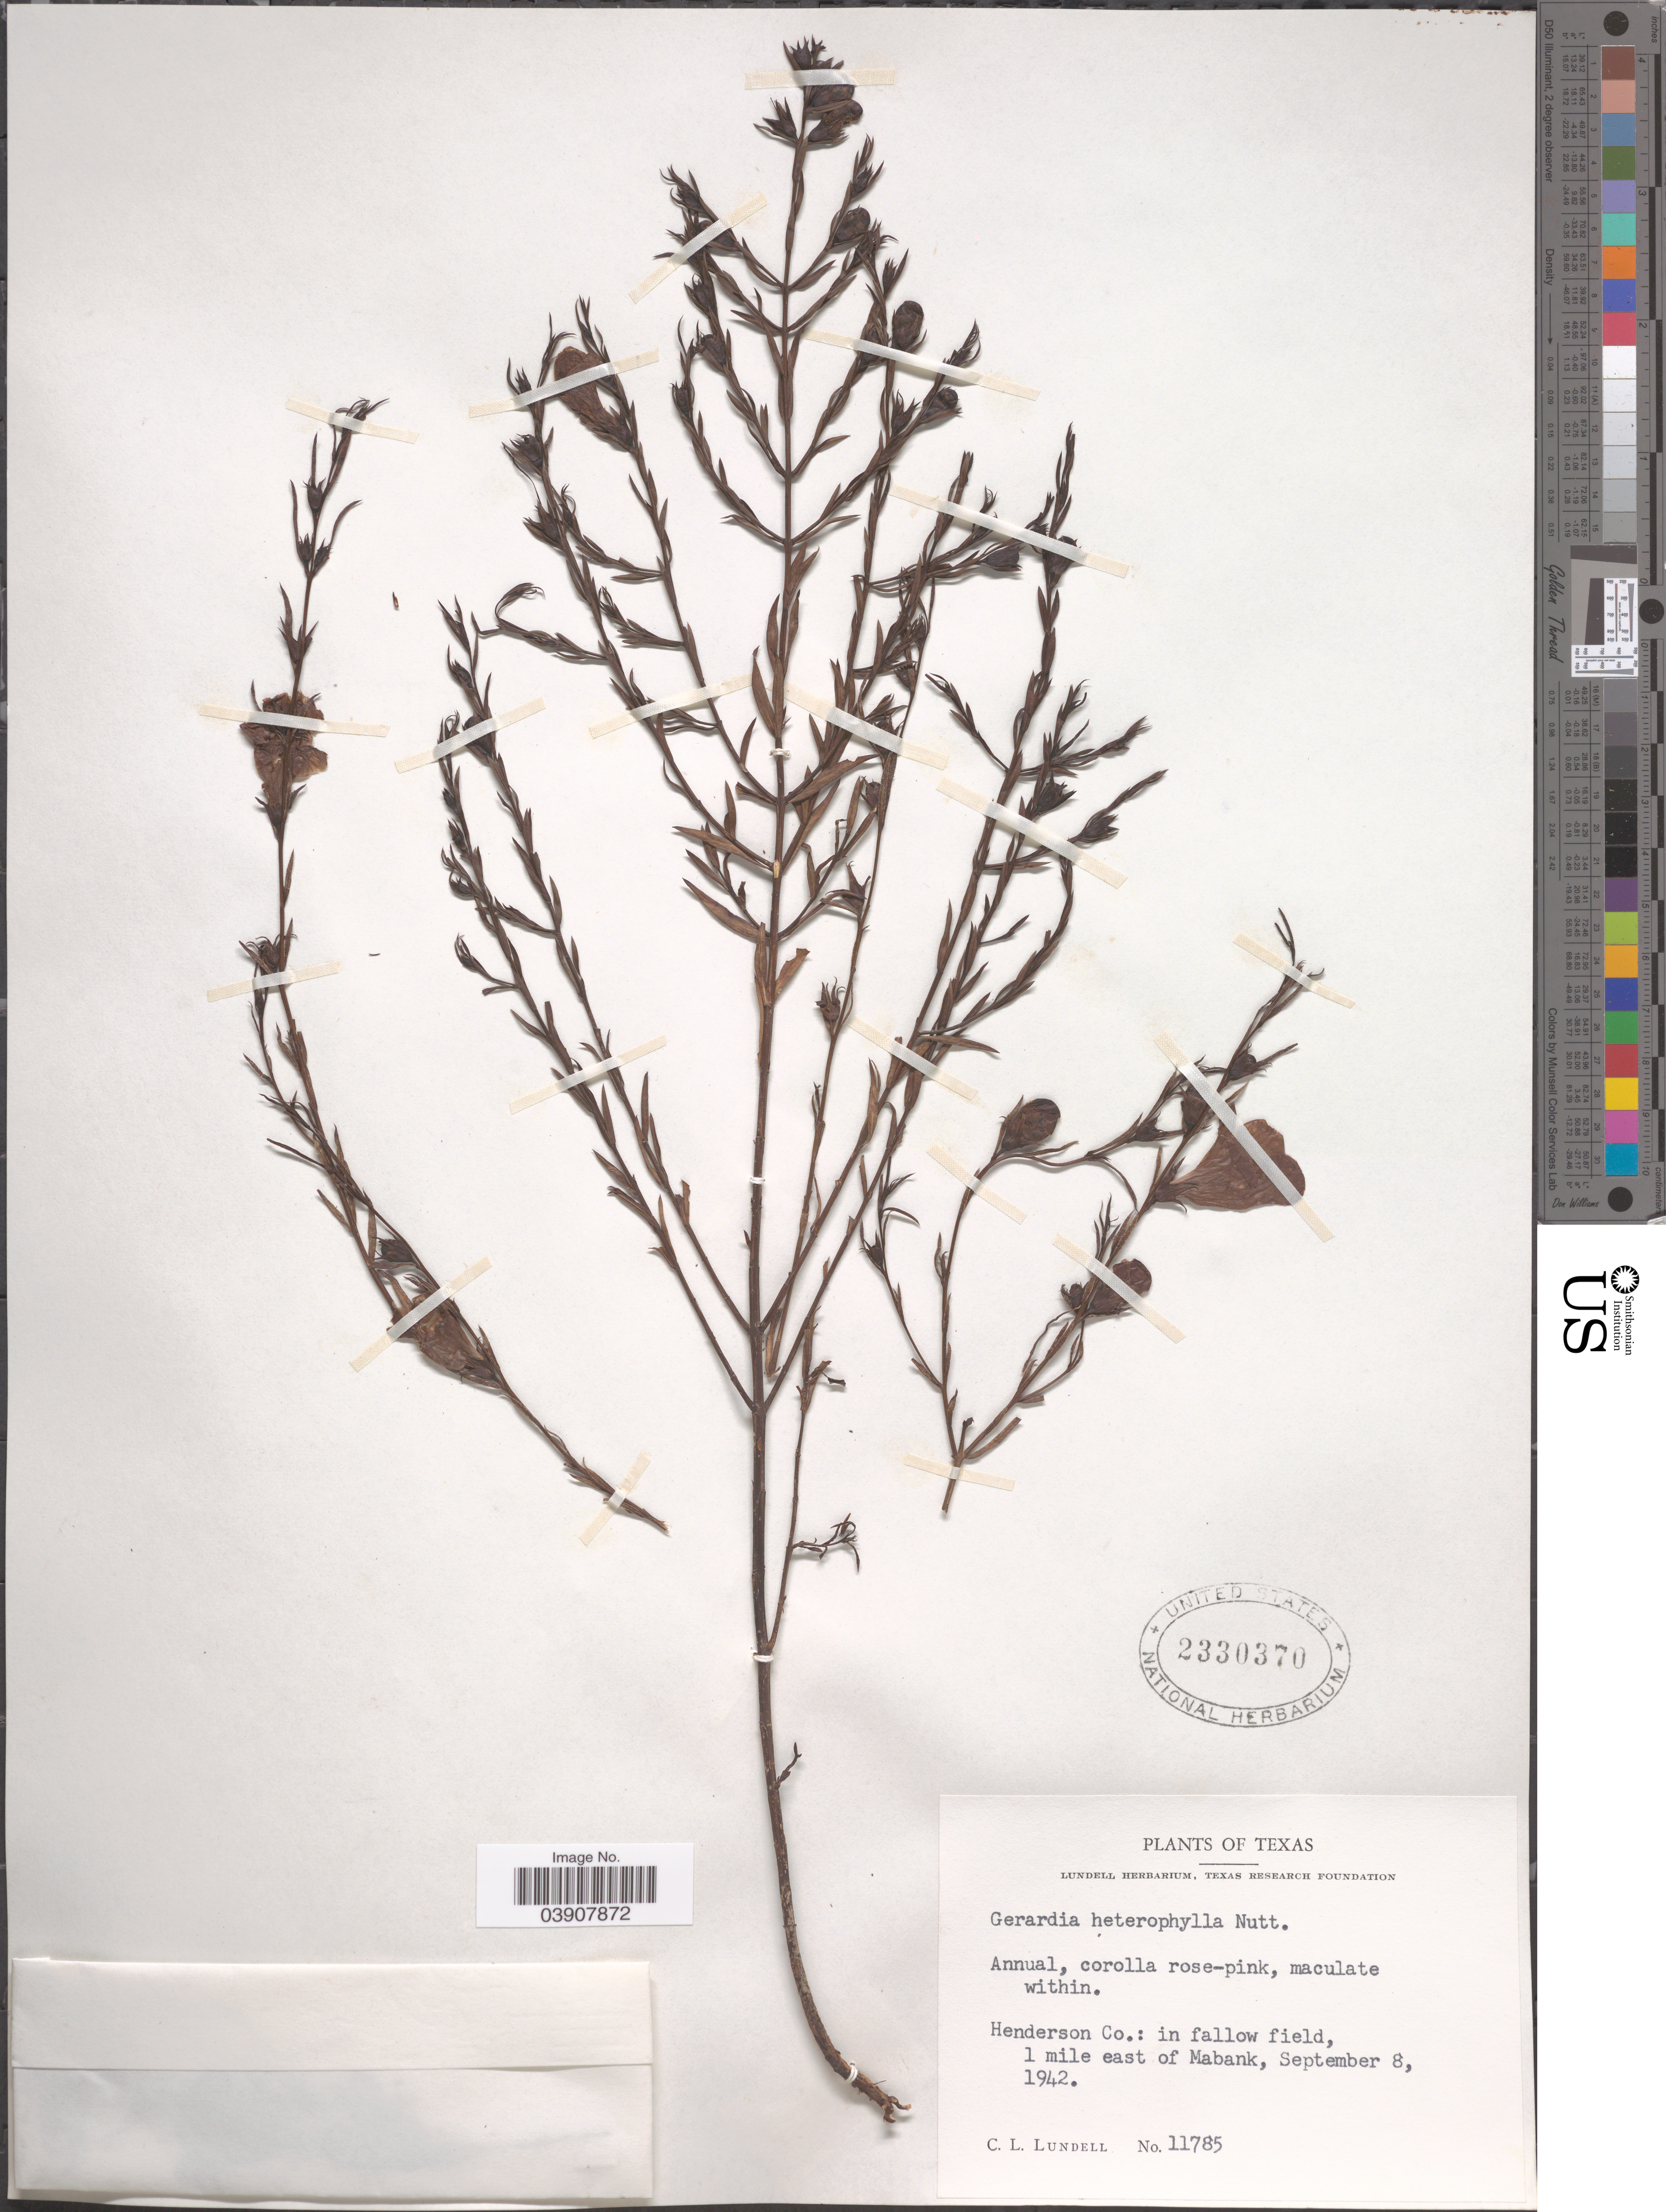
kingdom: Plantae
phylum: Tracheophyta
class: Magnoliopsida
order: Lamiales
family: Orobanchaceae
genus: Agalinis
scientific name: Agalinis heterophylla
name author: (Nutt.) Small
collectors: C. L. Lundell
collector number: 11785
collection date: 1942-09-08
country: United States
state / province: Texas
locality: Henderson Co.: in fallow field, 1 mile east of Mabank.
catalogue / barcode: US 2330370